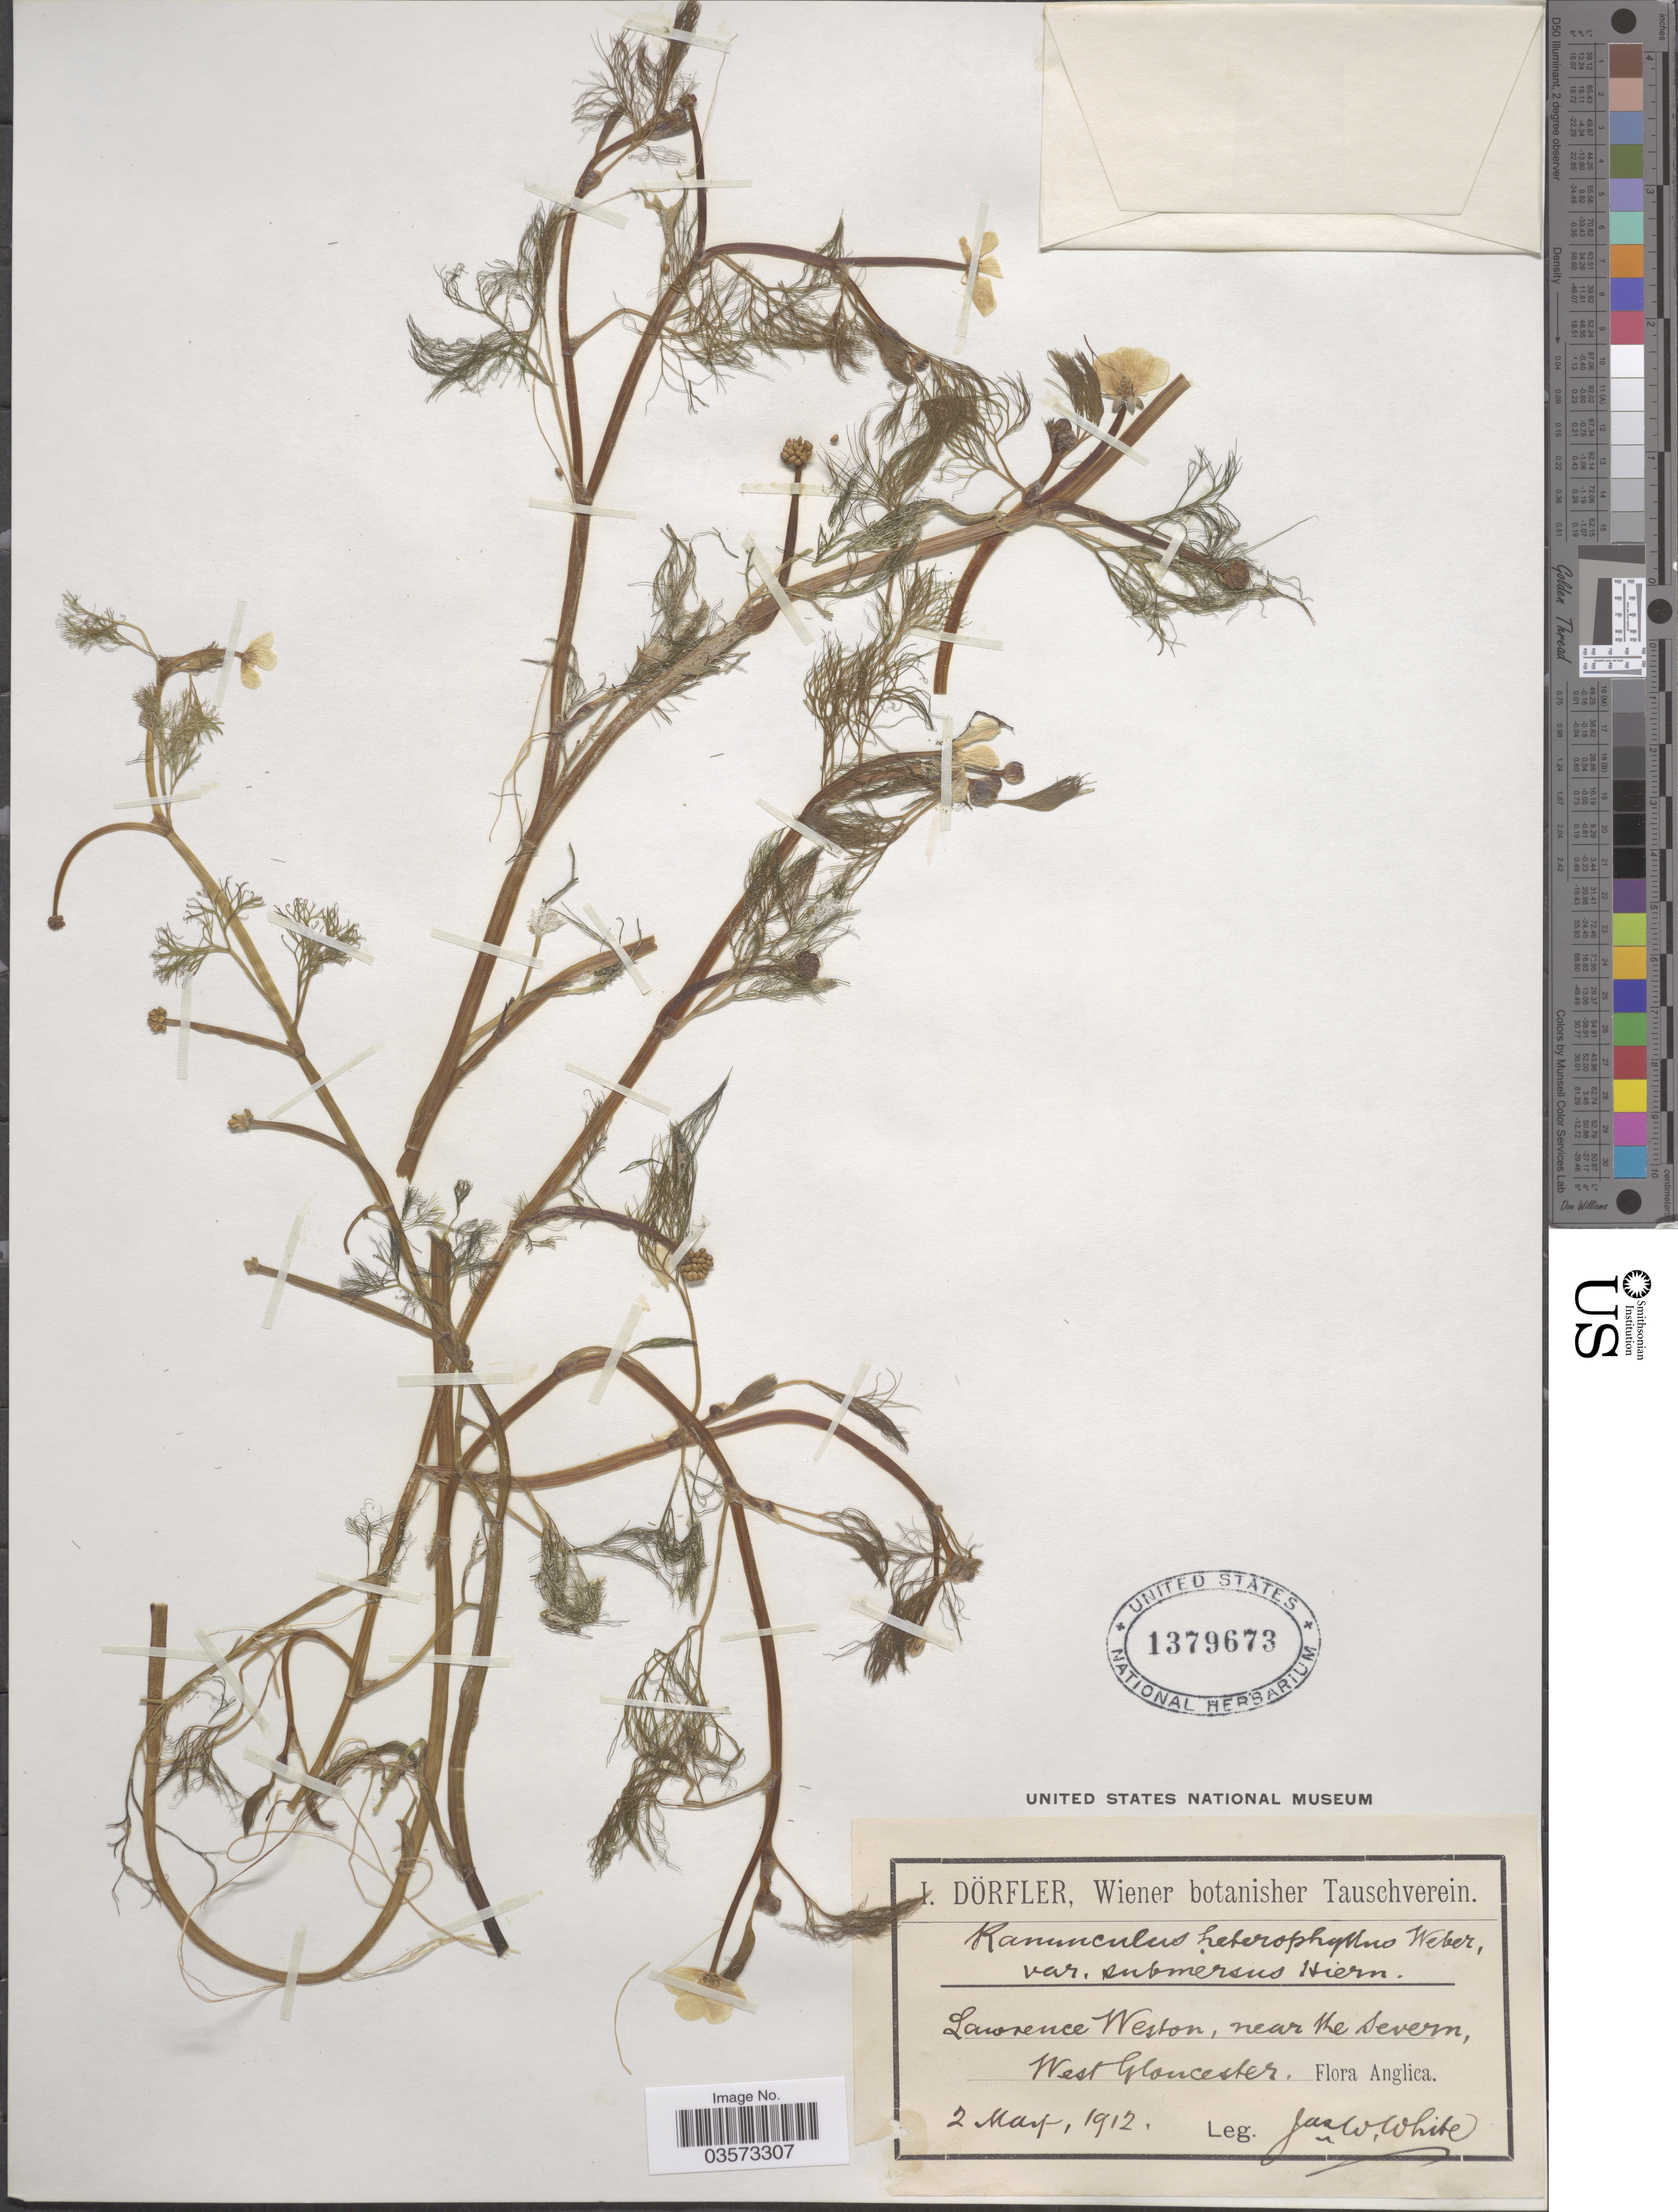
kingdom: Plantae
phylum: Tracheophyta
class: Magnoliopsida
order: Ranunculales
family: Ranunculaceae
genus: Ranunculus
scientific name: Ranunculus aquatilis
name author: L.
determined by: Strong, Mark T., (BOT), Smithsonian Institution - National Museum of Natural History (UNITED STATES)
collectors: J. W. White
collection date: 1912-05-02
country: United Kingdom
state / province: England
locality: Lawrence Weston, near the Severn West Gloucester. Anglica.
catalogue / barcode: US 1379673